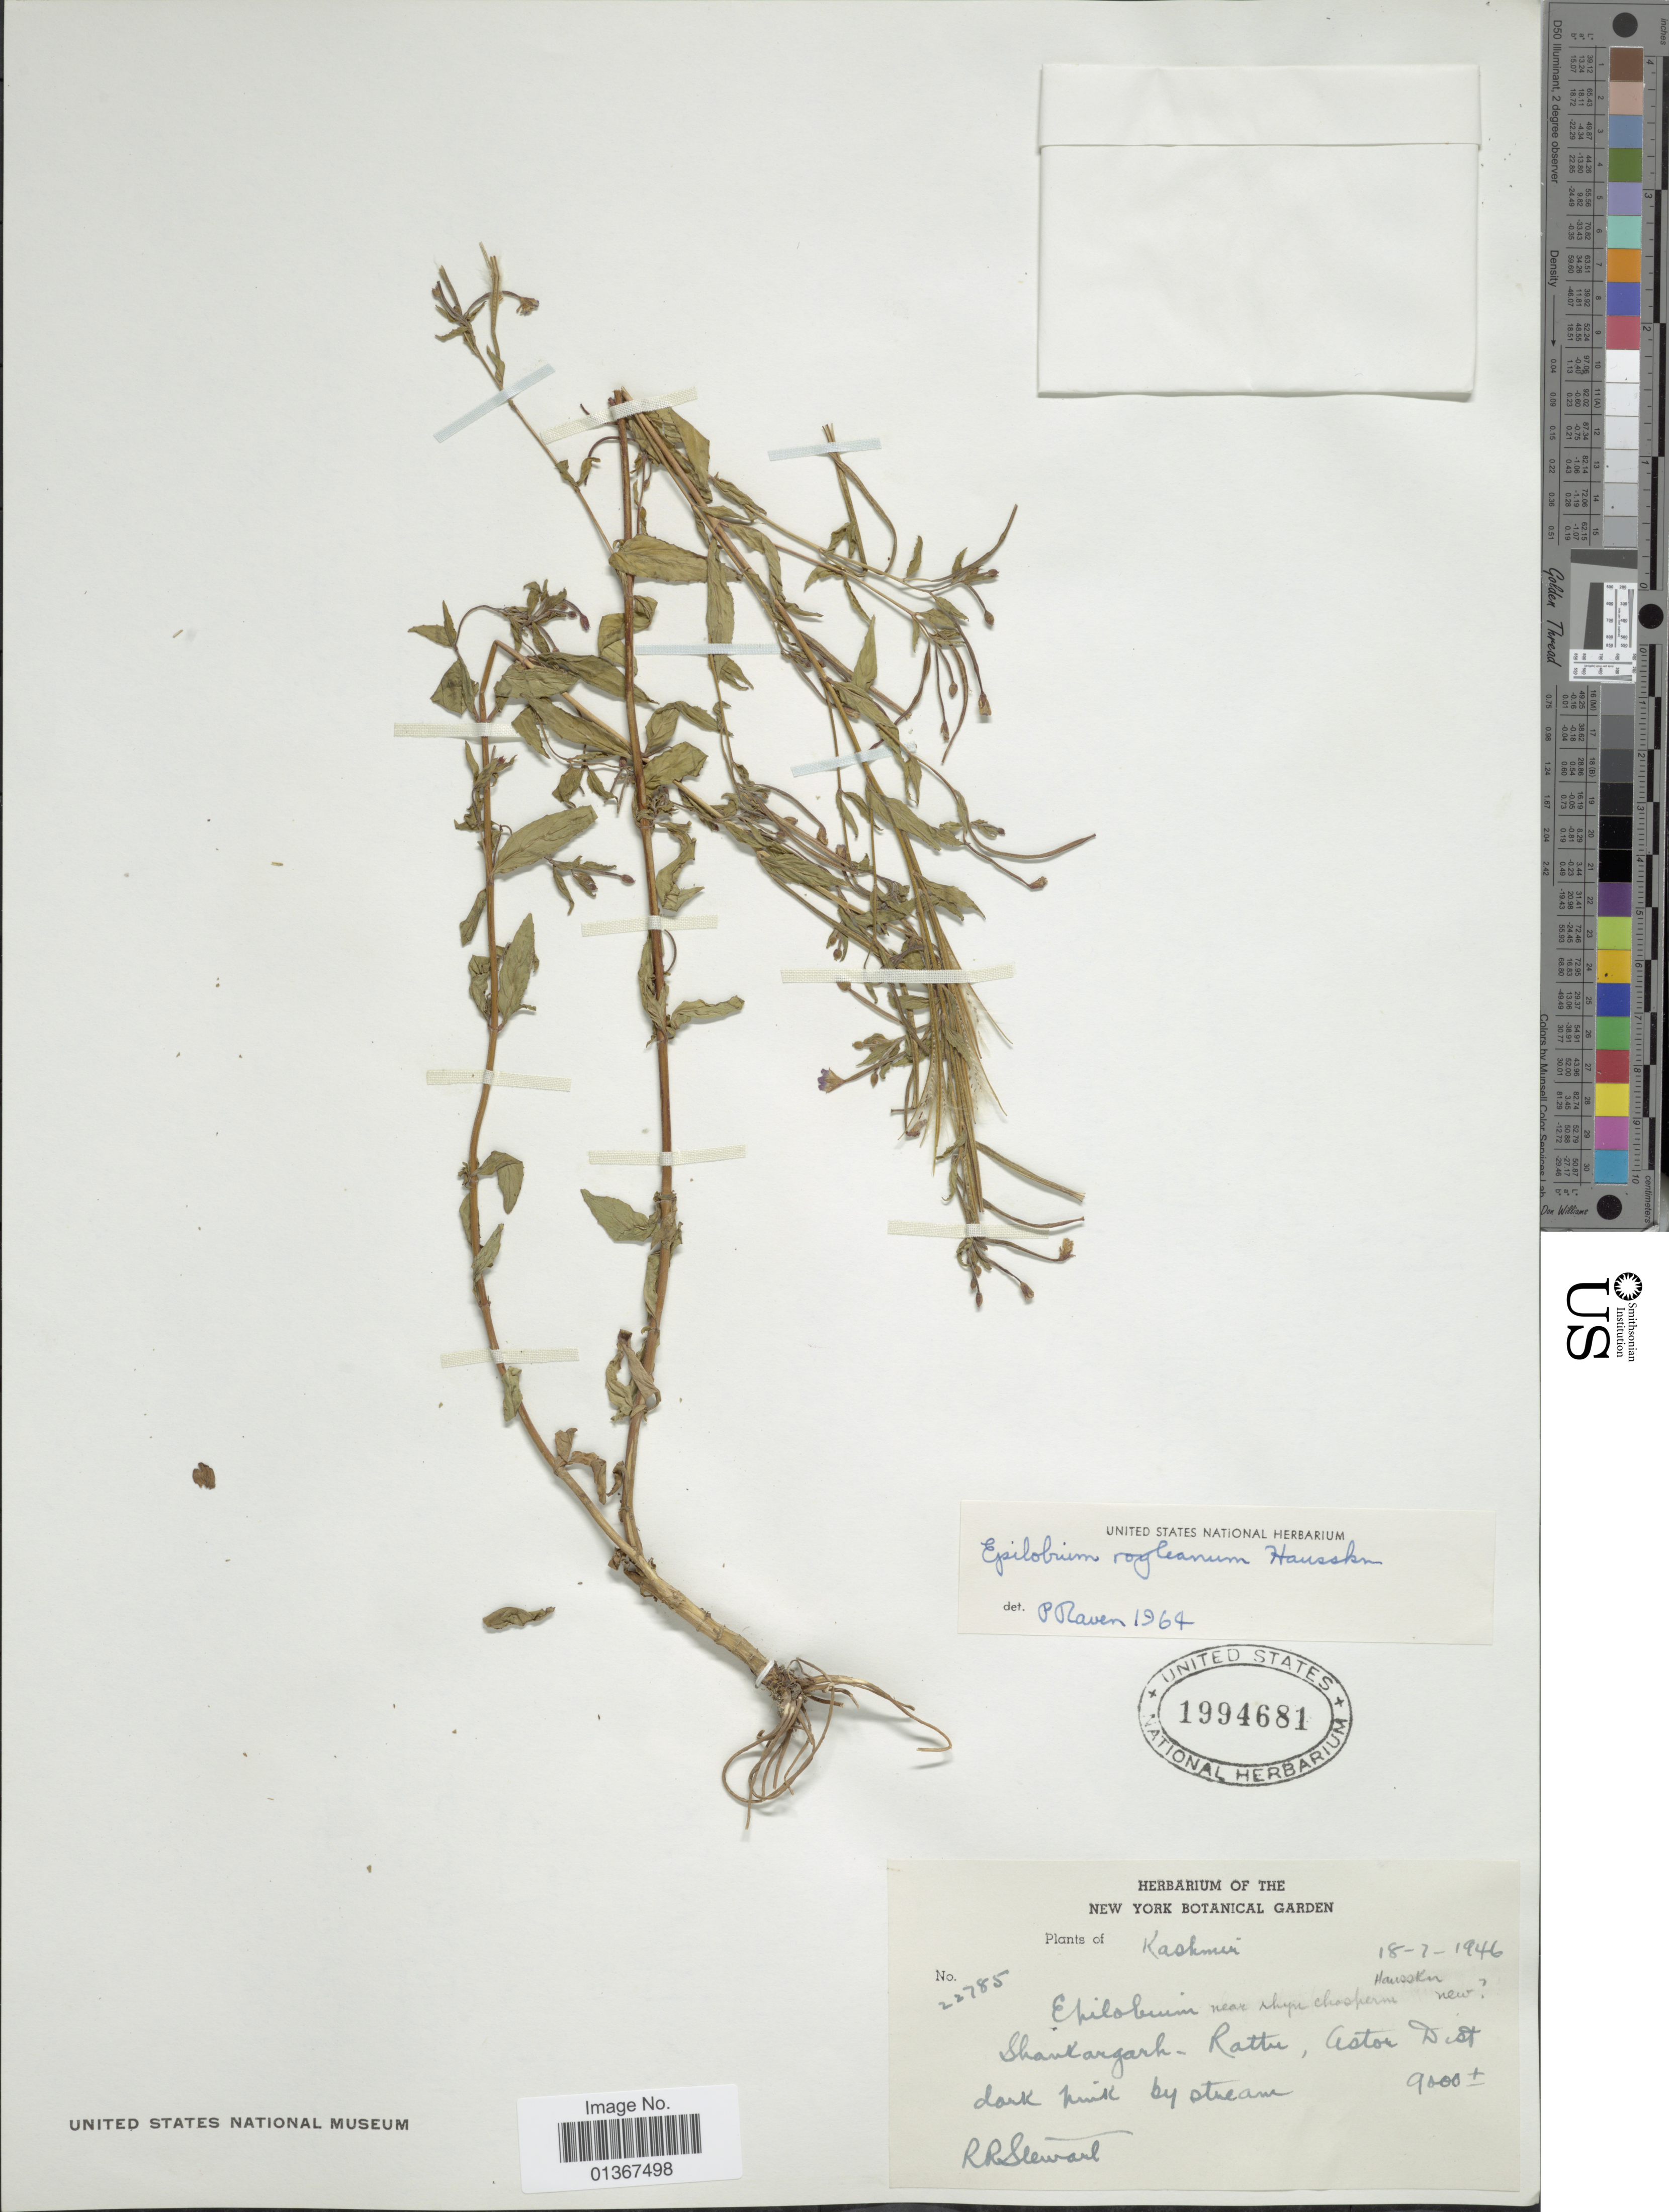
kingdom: Plantae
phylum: Tracheophyta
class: Magnoliopsida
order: Myrtales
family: Onagraceae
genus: Epilobium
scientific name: Epilobium royleanum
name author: Hausskn.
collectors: R. R. Stewart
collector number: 22785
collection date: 1946-07-18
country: India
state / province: Jammu and Kashmir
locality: Shankargarh-Rattu, Astor Dist.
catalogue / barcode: US 1994681